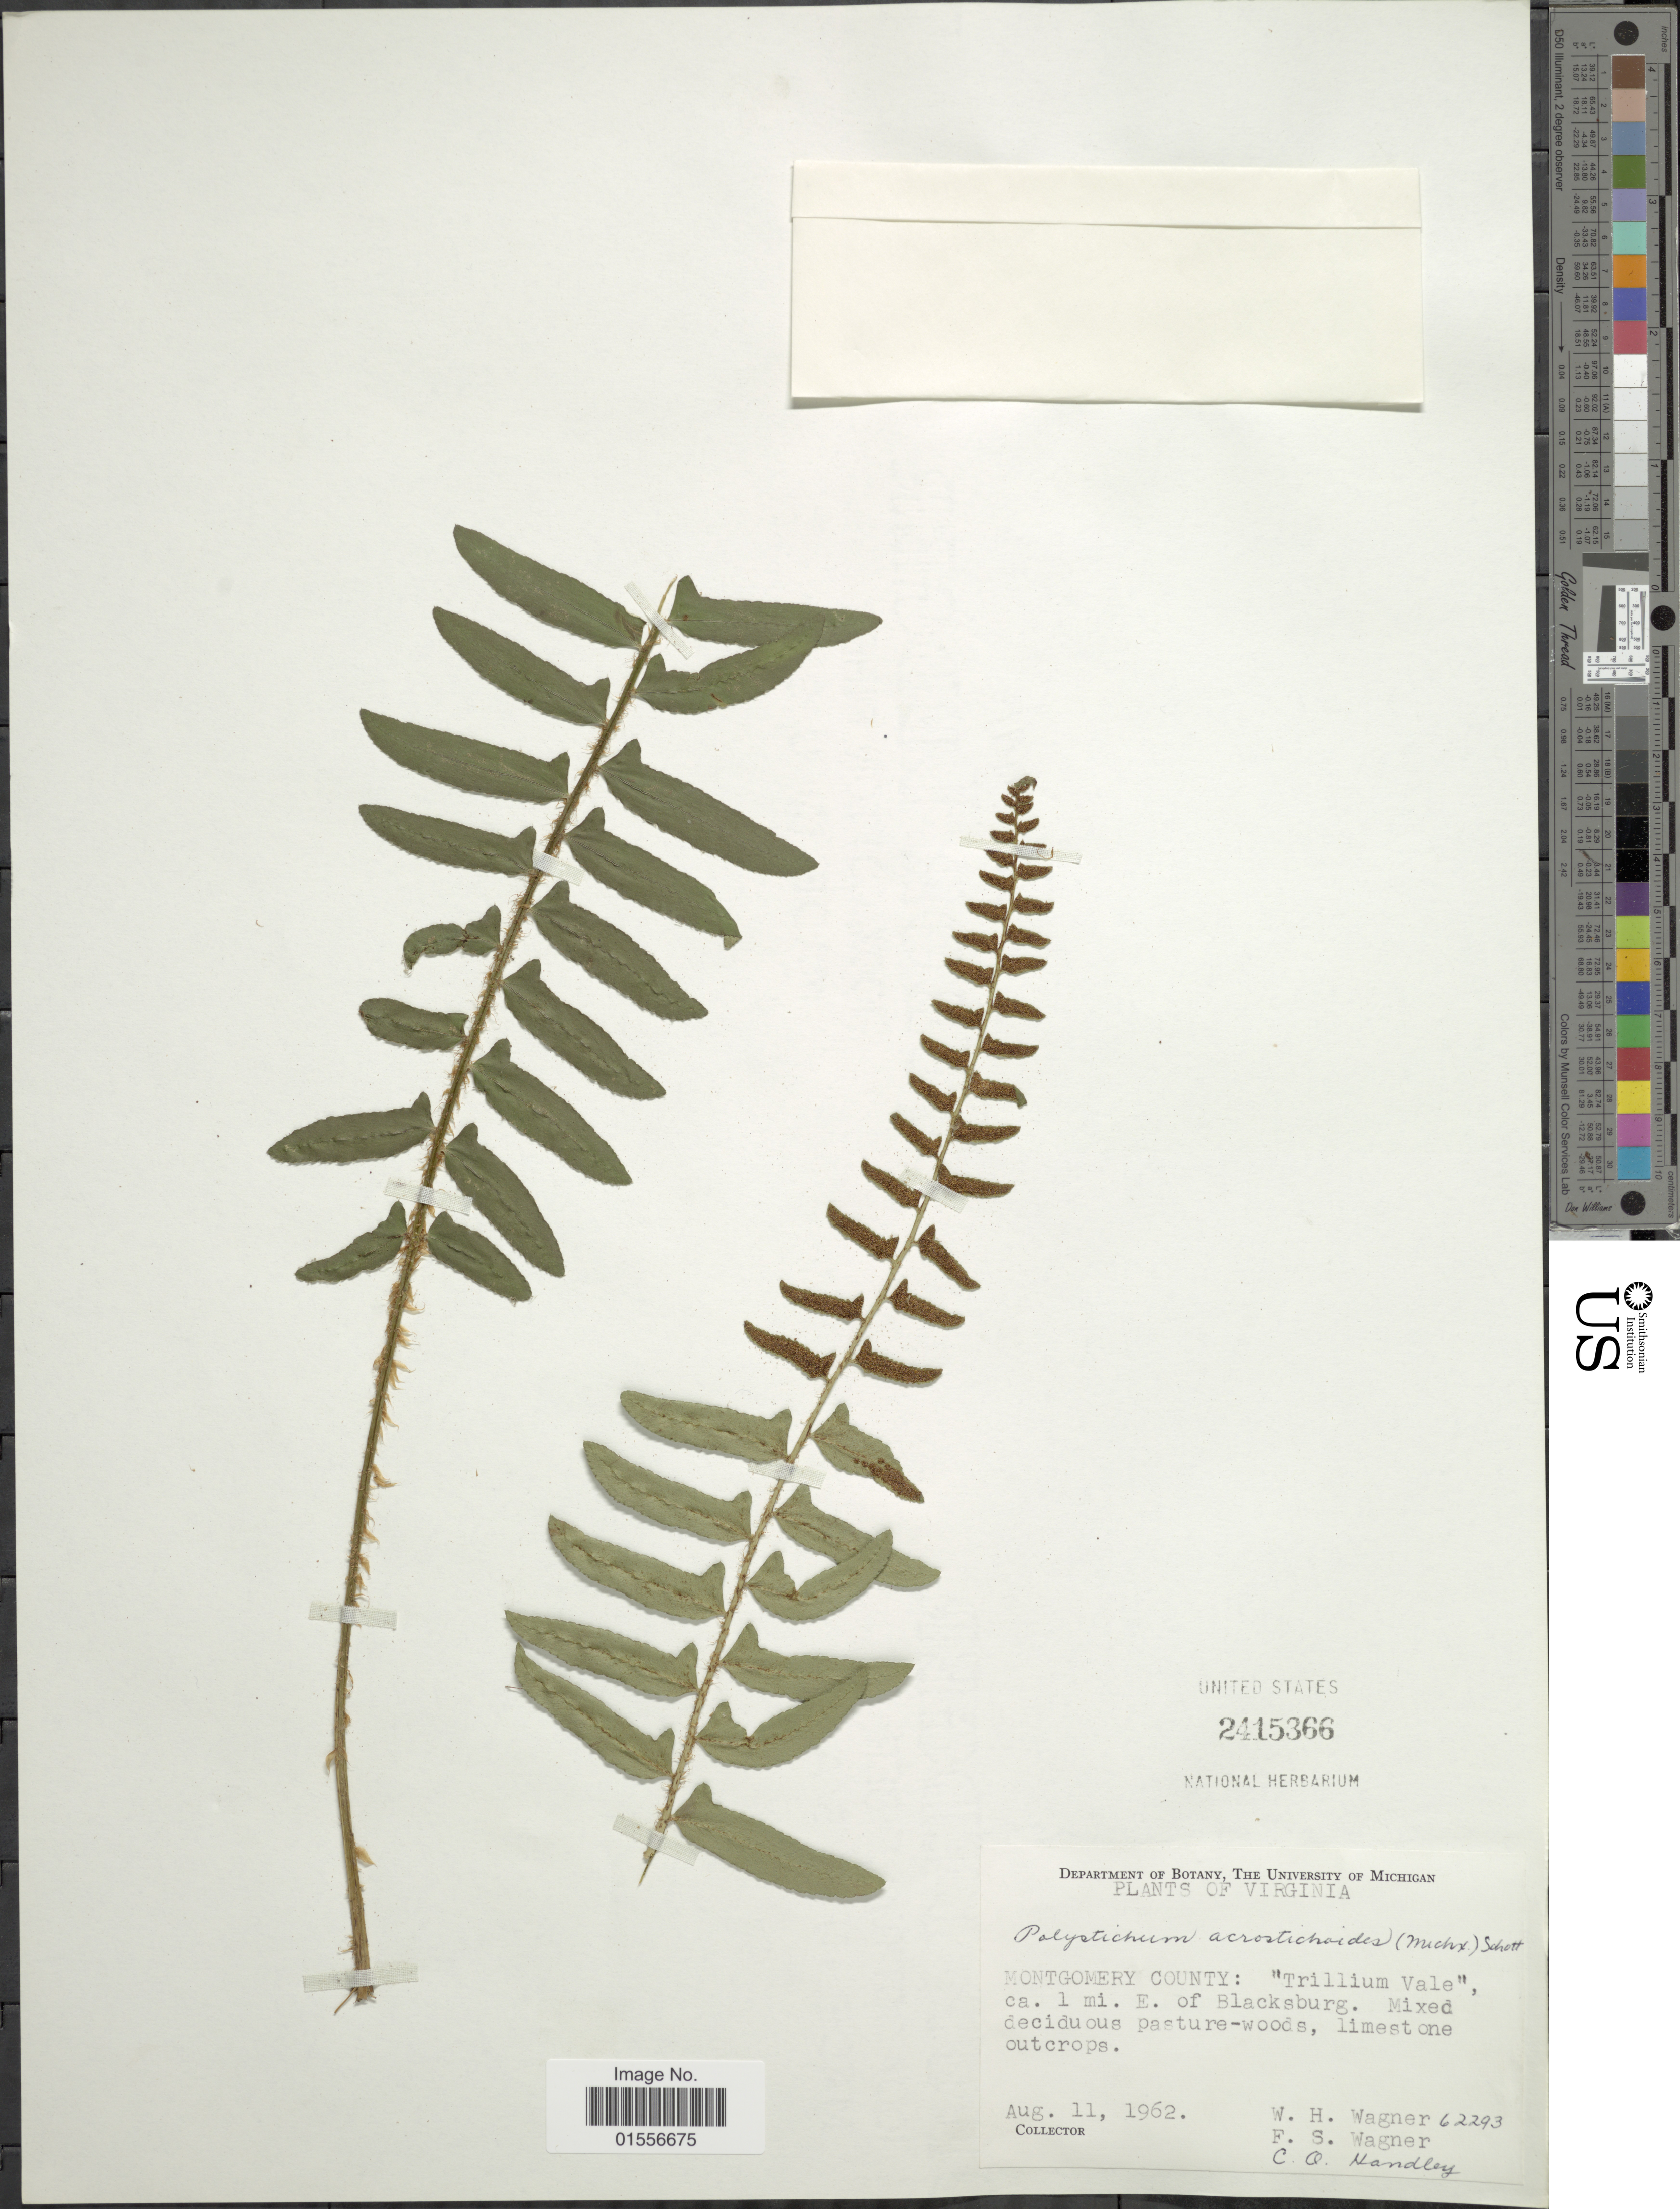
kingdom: Plantae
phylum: Tracheophyta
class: Polypodiopsida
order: Polypodiales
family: Dryopteridaceae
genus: Polystichum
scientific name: Polystichum acrostichoides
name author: (Michx.) Schott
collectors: W. H. Wagner, F. S. Wagner & C. O. Handley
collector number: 62293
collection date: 1962-08-11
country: United States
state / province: Virginia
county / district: Montgomery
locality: Montgomery County: "Trillium Vale", ca. 1 mi. E. of Blacksburg.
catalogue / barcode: US 2415366